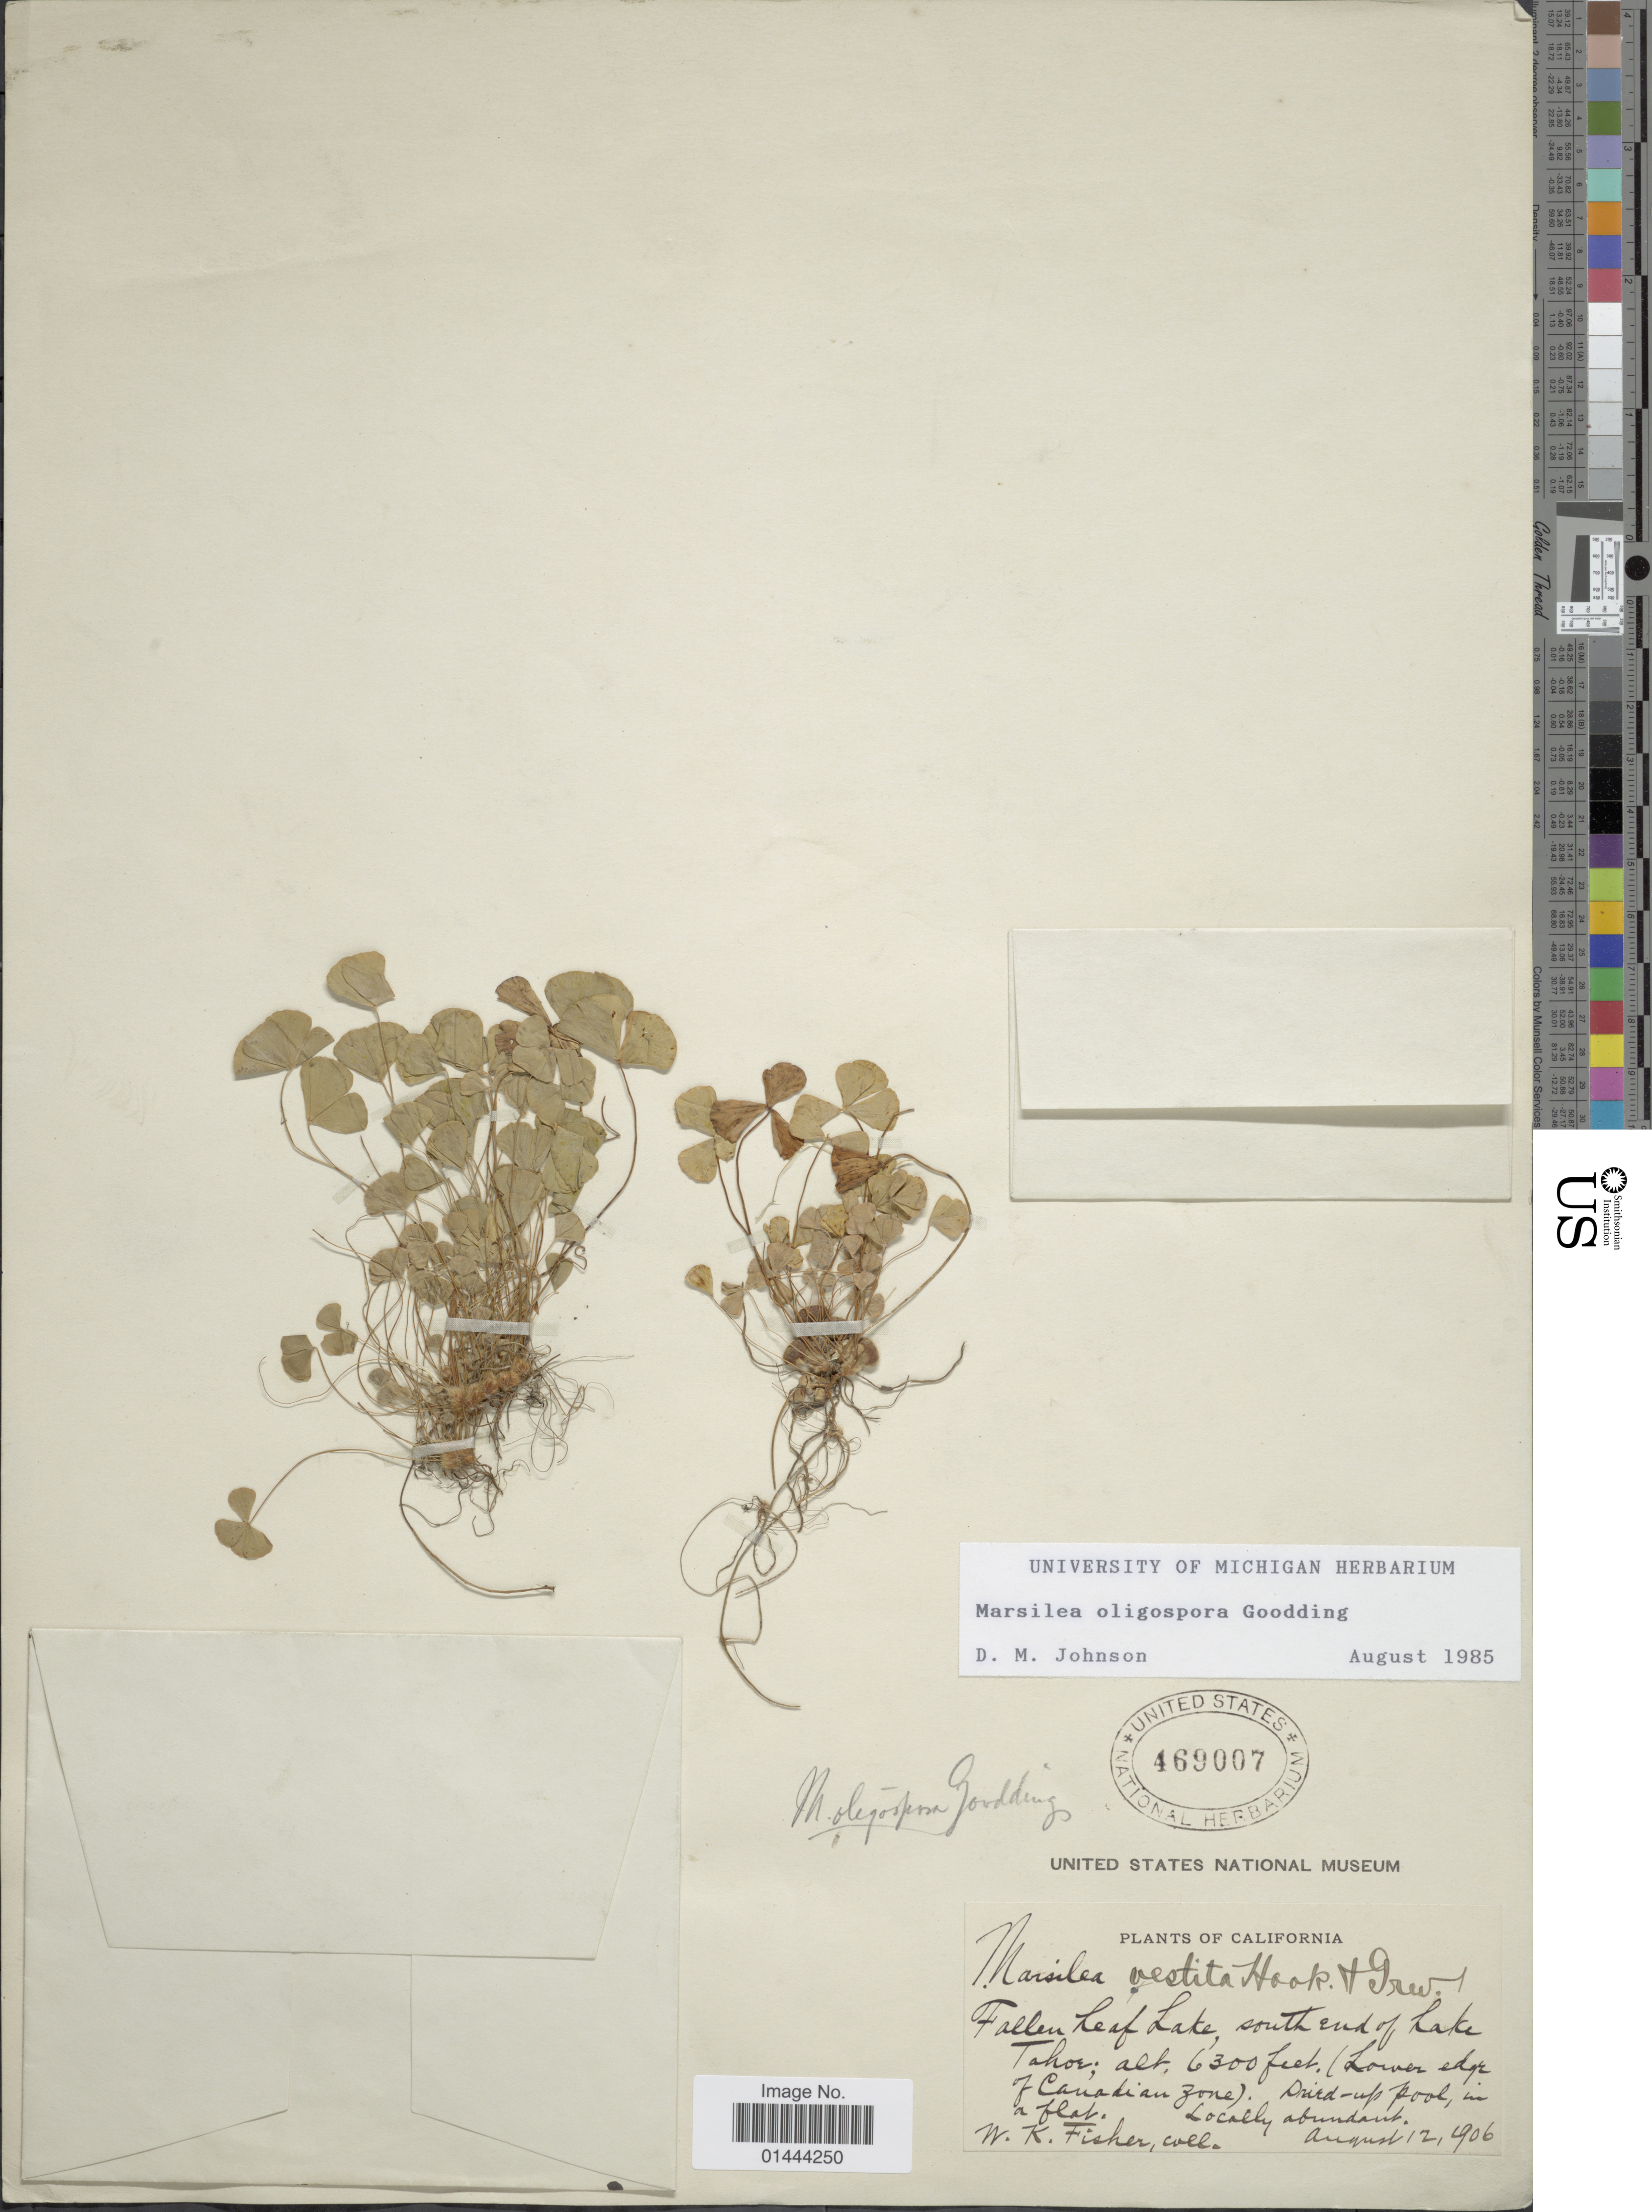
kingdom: Plantae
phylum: Tracheophyta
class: Polypodiopsida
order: Salviniales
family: Marsileaceae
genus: Marsilea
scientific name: Marsilea oligospora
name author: Goodd.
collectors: W. K. Fisher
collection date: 1906-08-12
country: United States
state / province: California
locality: Fallen Leaf Lake, south end of Lake Tahoe, (lower edge of Canadian zone), dried-up pool, in a flat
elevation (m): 1920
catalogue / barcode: US 469007